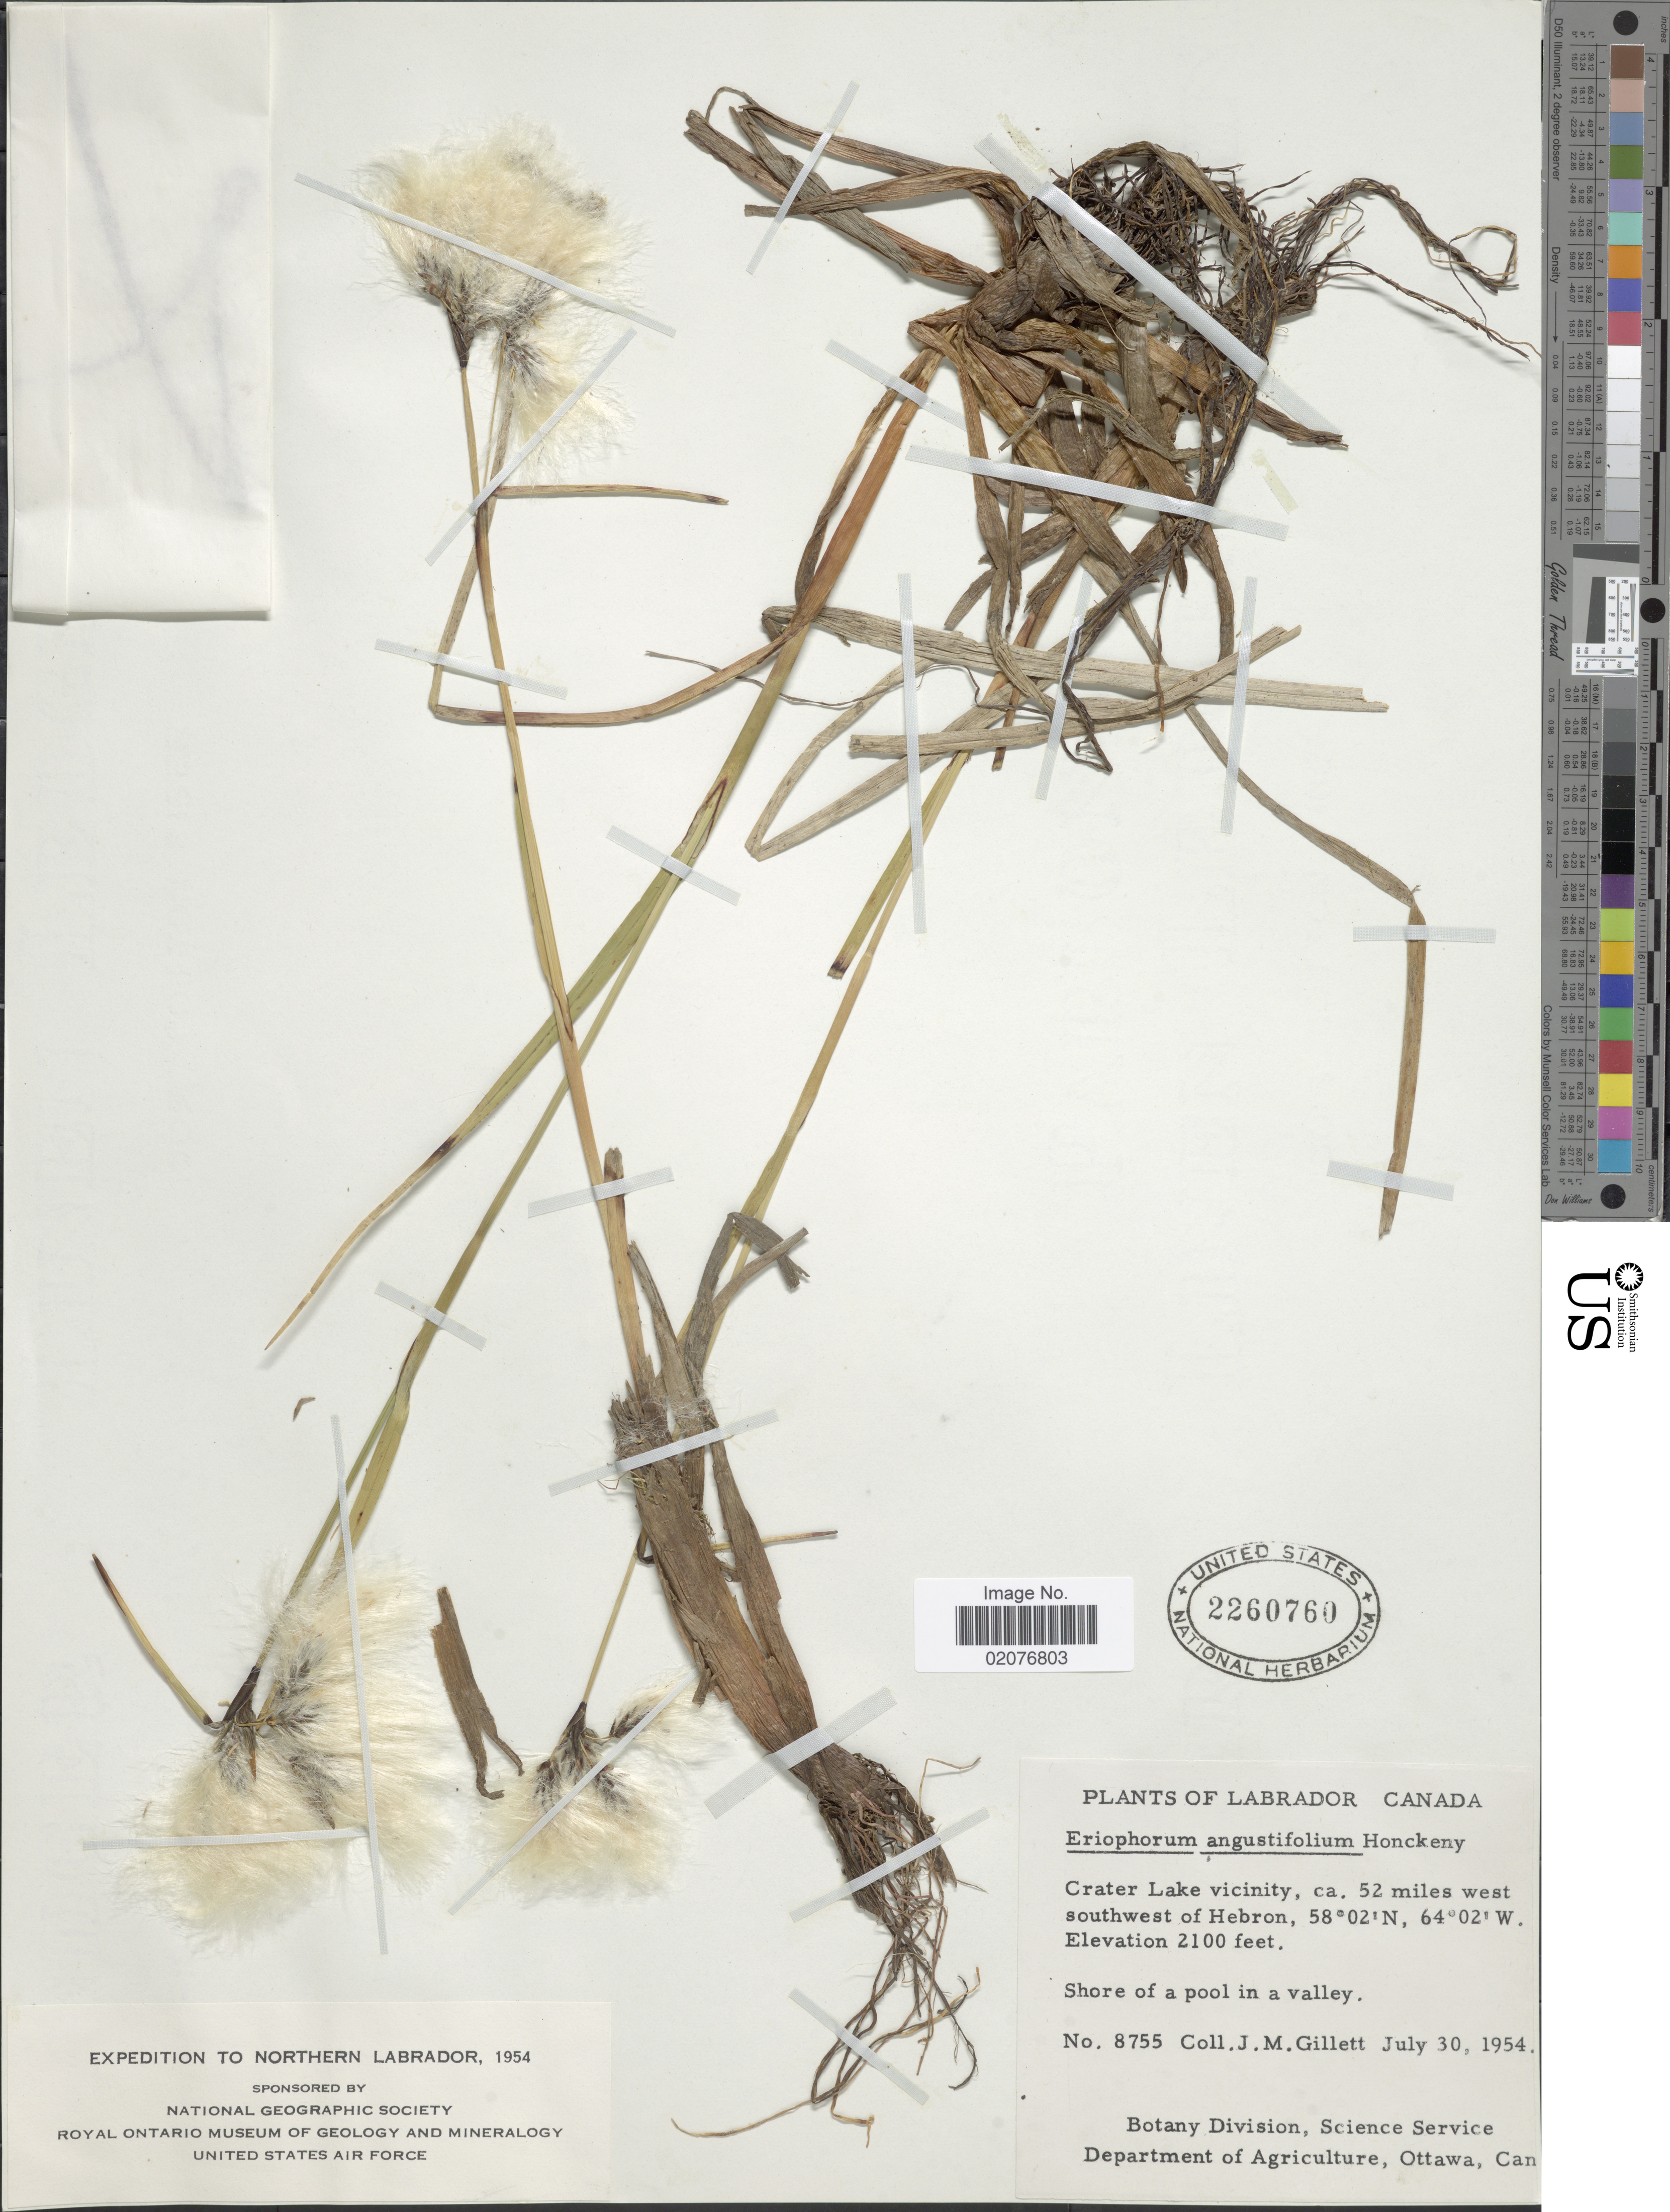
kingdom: Plantae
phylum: Tracheophyta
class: Liliopsida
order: Poales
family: Cyperaceae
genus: Eriophorum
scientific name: Eriophorum angustifolium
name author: Honck.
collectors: J. M. Gillett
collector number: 8755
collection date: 1954-07-30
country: Canada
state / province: Newfoundland and Labrador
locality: Labrador, Crater Lake vicinity, ca 52 miles west southwest of Hebron, Shore of a pool in a valley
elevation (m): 640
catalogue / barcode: US 2260760